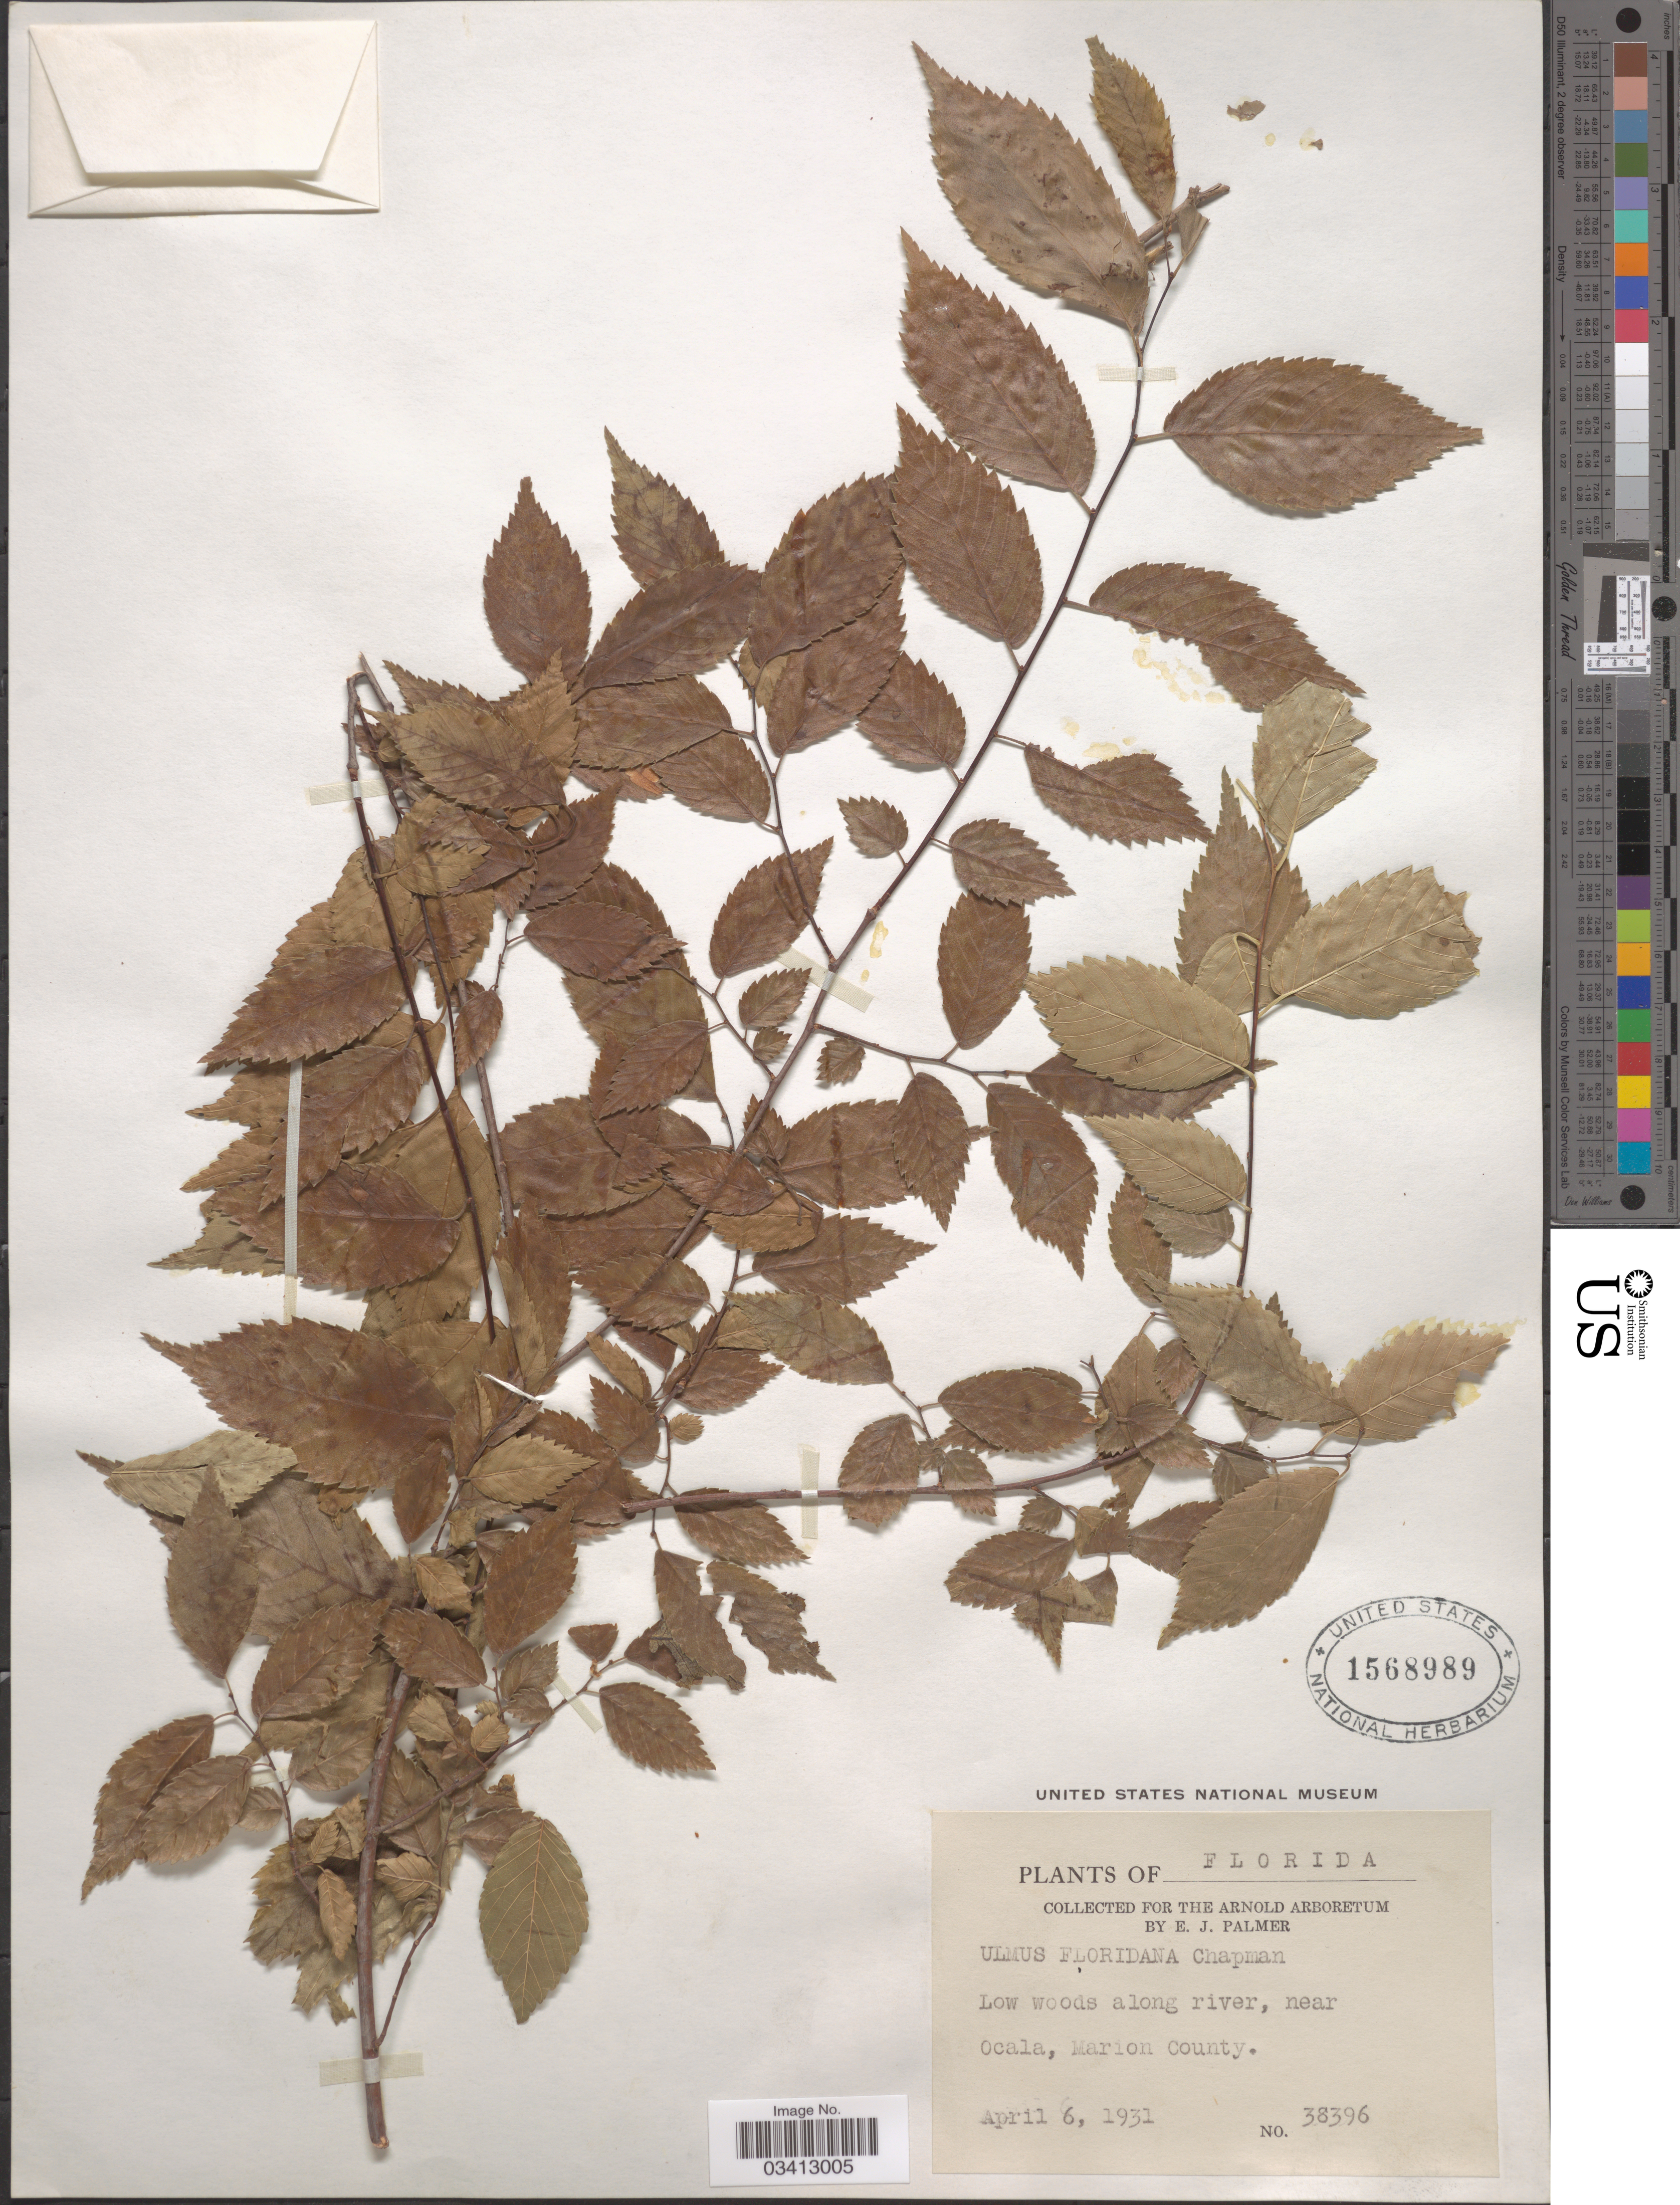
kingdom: Plantae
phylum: Tracheophyta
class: Magnoliopsida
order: Rosales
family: Ulmaceae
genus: Ulmus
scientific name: Ulmus americana var. floridana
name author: (Chapm.) Little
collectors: E. J. Palmer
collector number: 38396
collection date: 1931-04-06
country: United States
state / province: Florida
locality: Low woods along river, near Ocala, Marion County.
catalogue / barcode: US 1568989